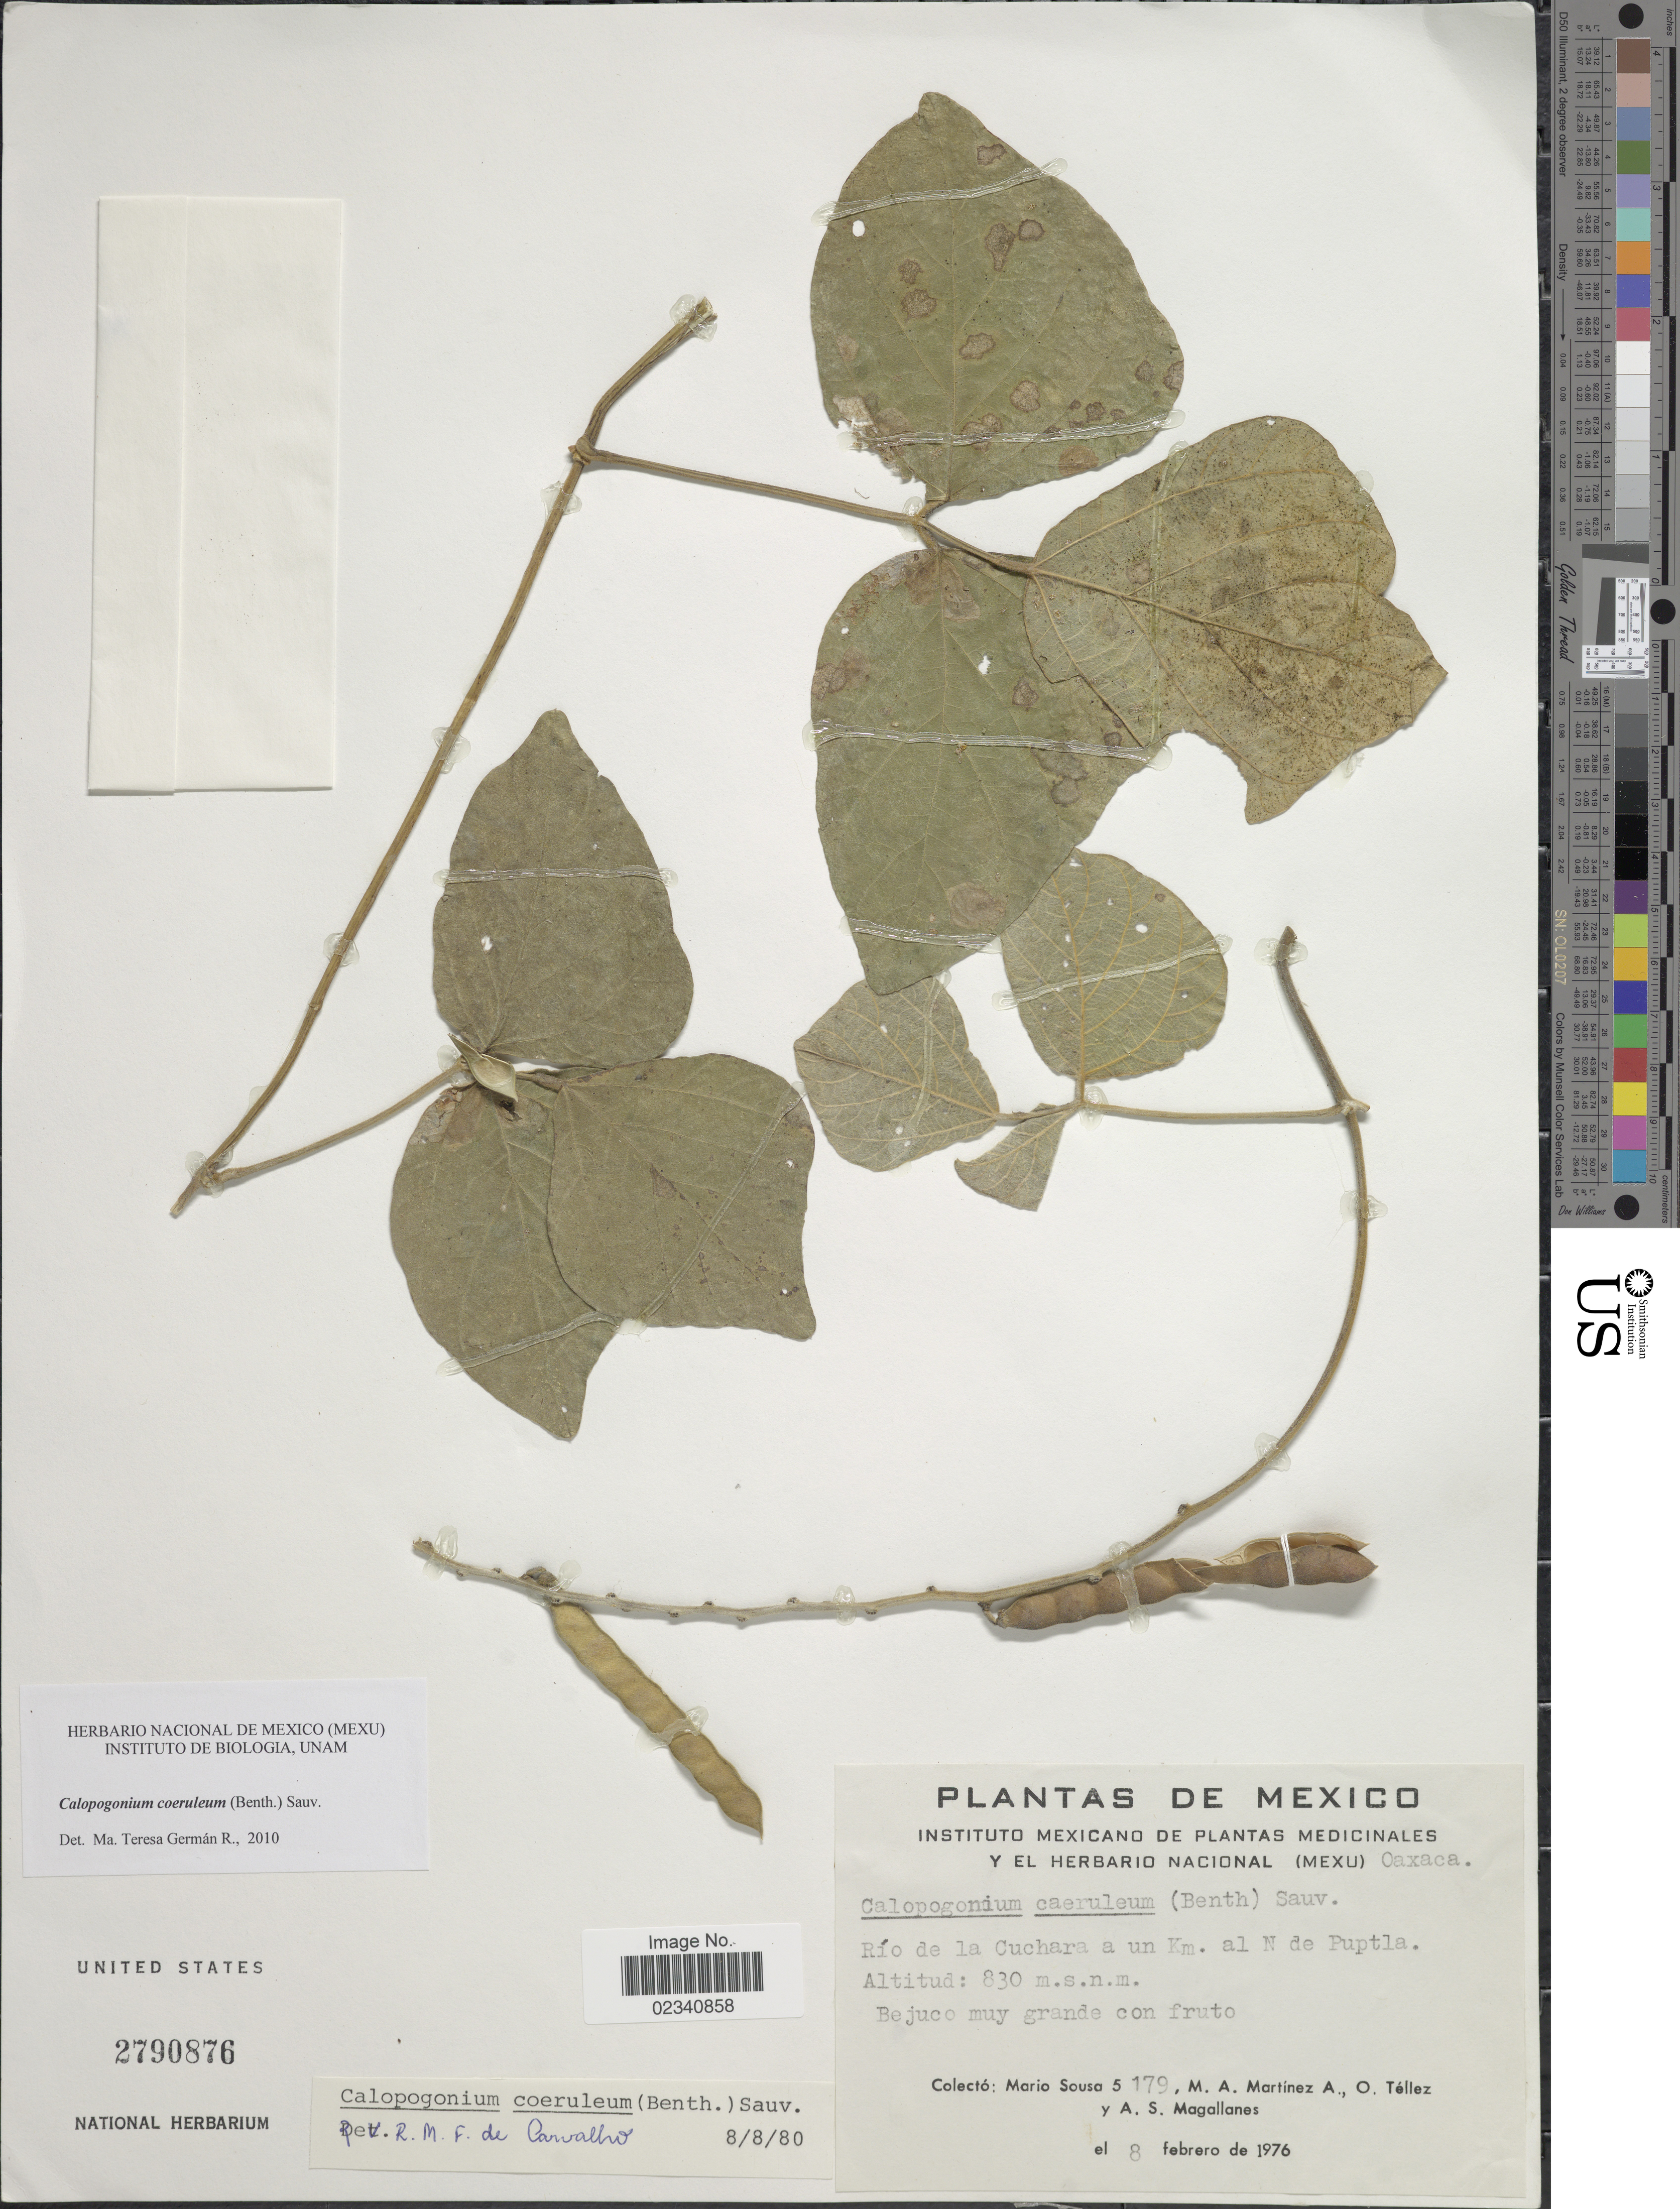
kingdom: Plantae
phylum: Tracheophyta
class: Magnoliopsida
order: Fabales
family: Fabaceae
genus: Calopogonium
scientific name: Calopogonium caeruleum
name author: (Benth.) C. Wright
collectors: M. Sousa S., M. A. Martínez Alfaro, O. Tellez & A. Magallanes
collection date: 1976-02-08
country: Mexico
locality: Mexico. Rio de la Cuchara a un Km. al N de Puptla.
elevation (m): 830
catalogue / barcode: US 2790876